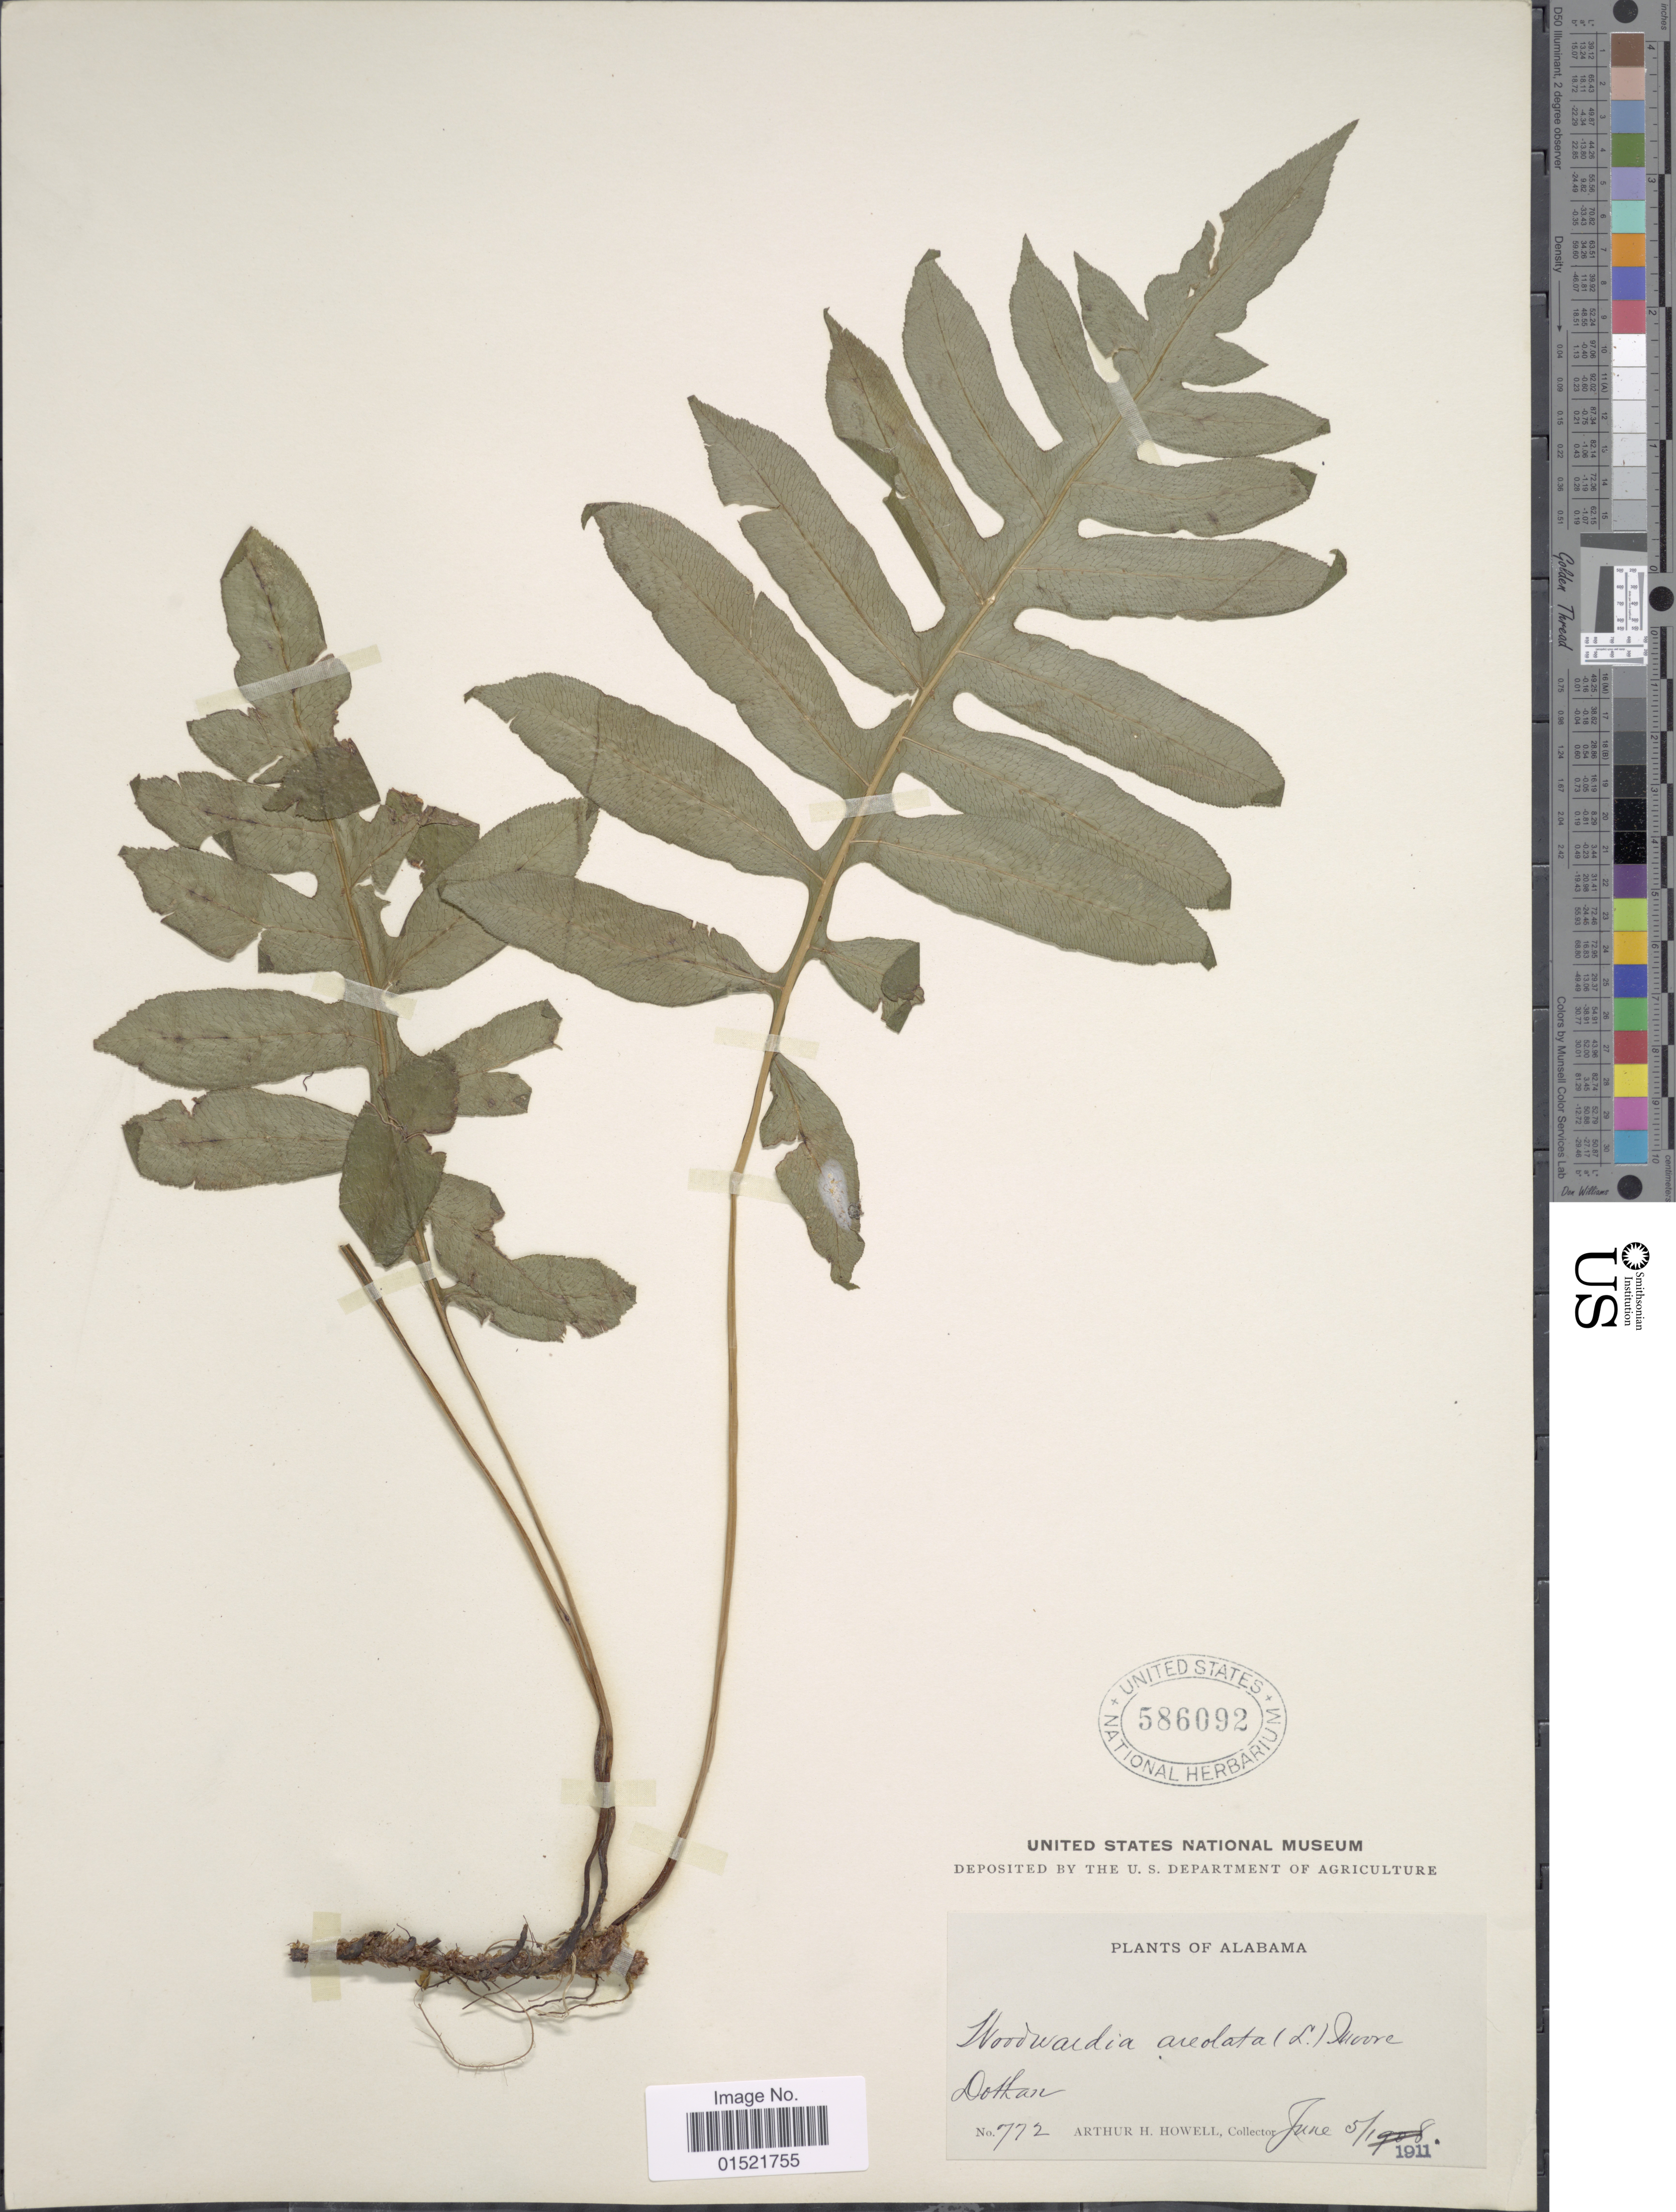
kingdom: Plantae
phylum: Tracheophyta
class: Polypodiopsida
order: Polypodiales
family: Blechnaceae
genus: Woodwardia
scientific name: Woodwardia areolata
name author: (L.) T. Moore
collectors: A. H. Howell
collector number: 772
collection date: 1911-07-05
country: United States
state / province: Alabama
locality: Dothan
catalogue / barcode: US 586092